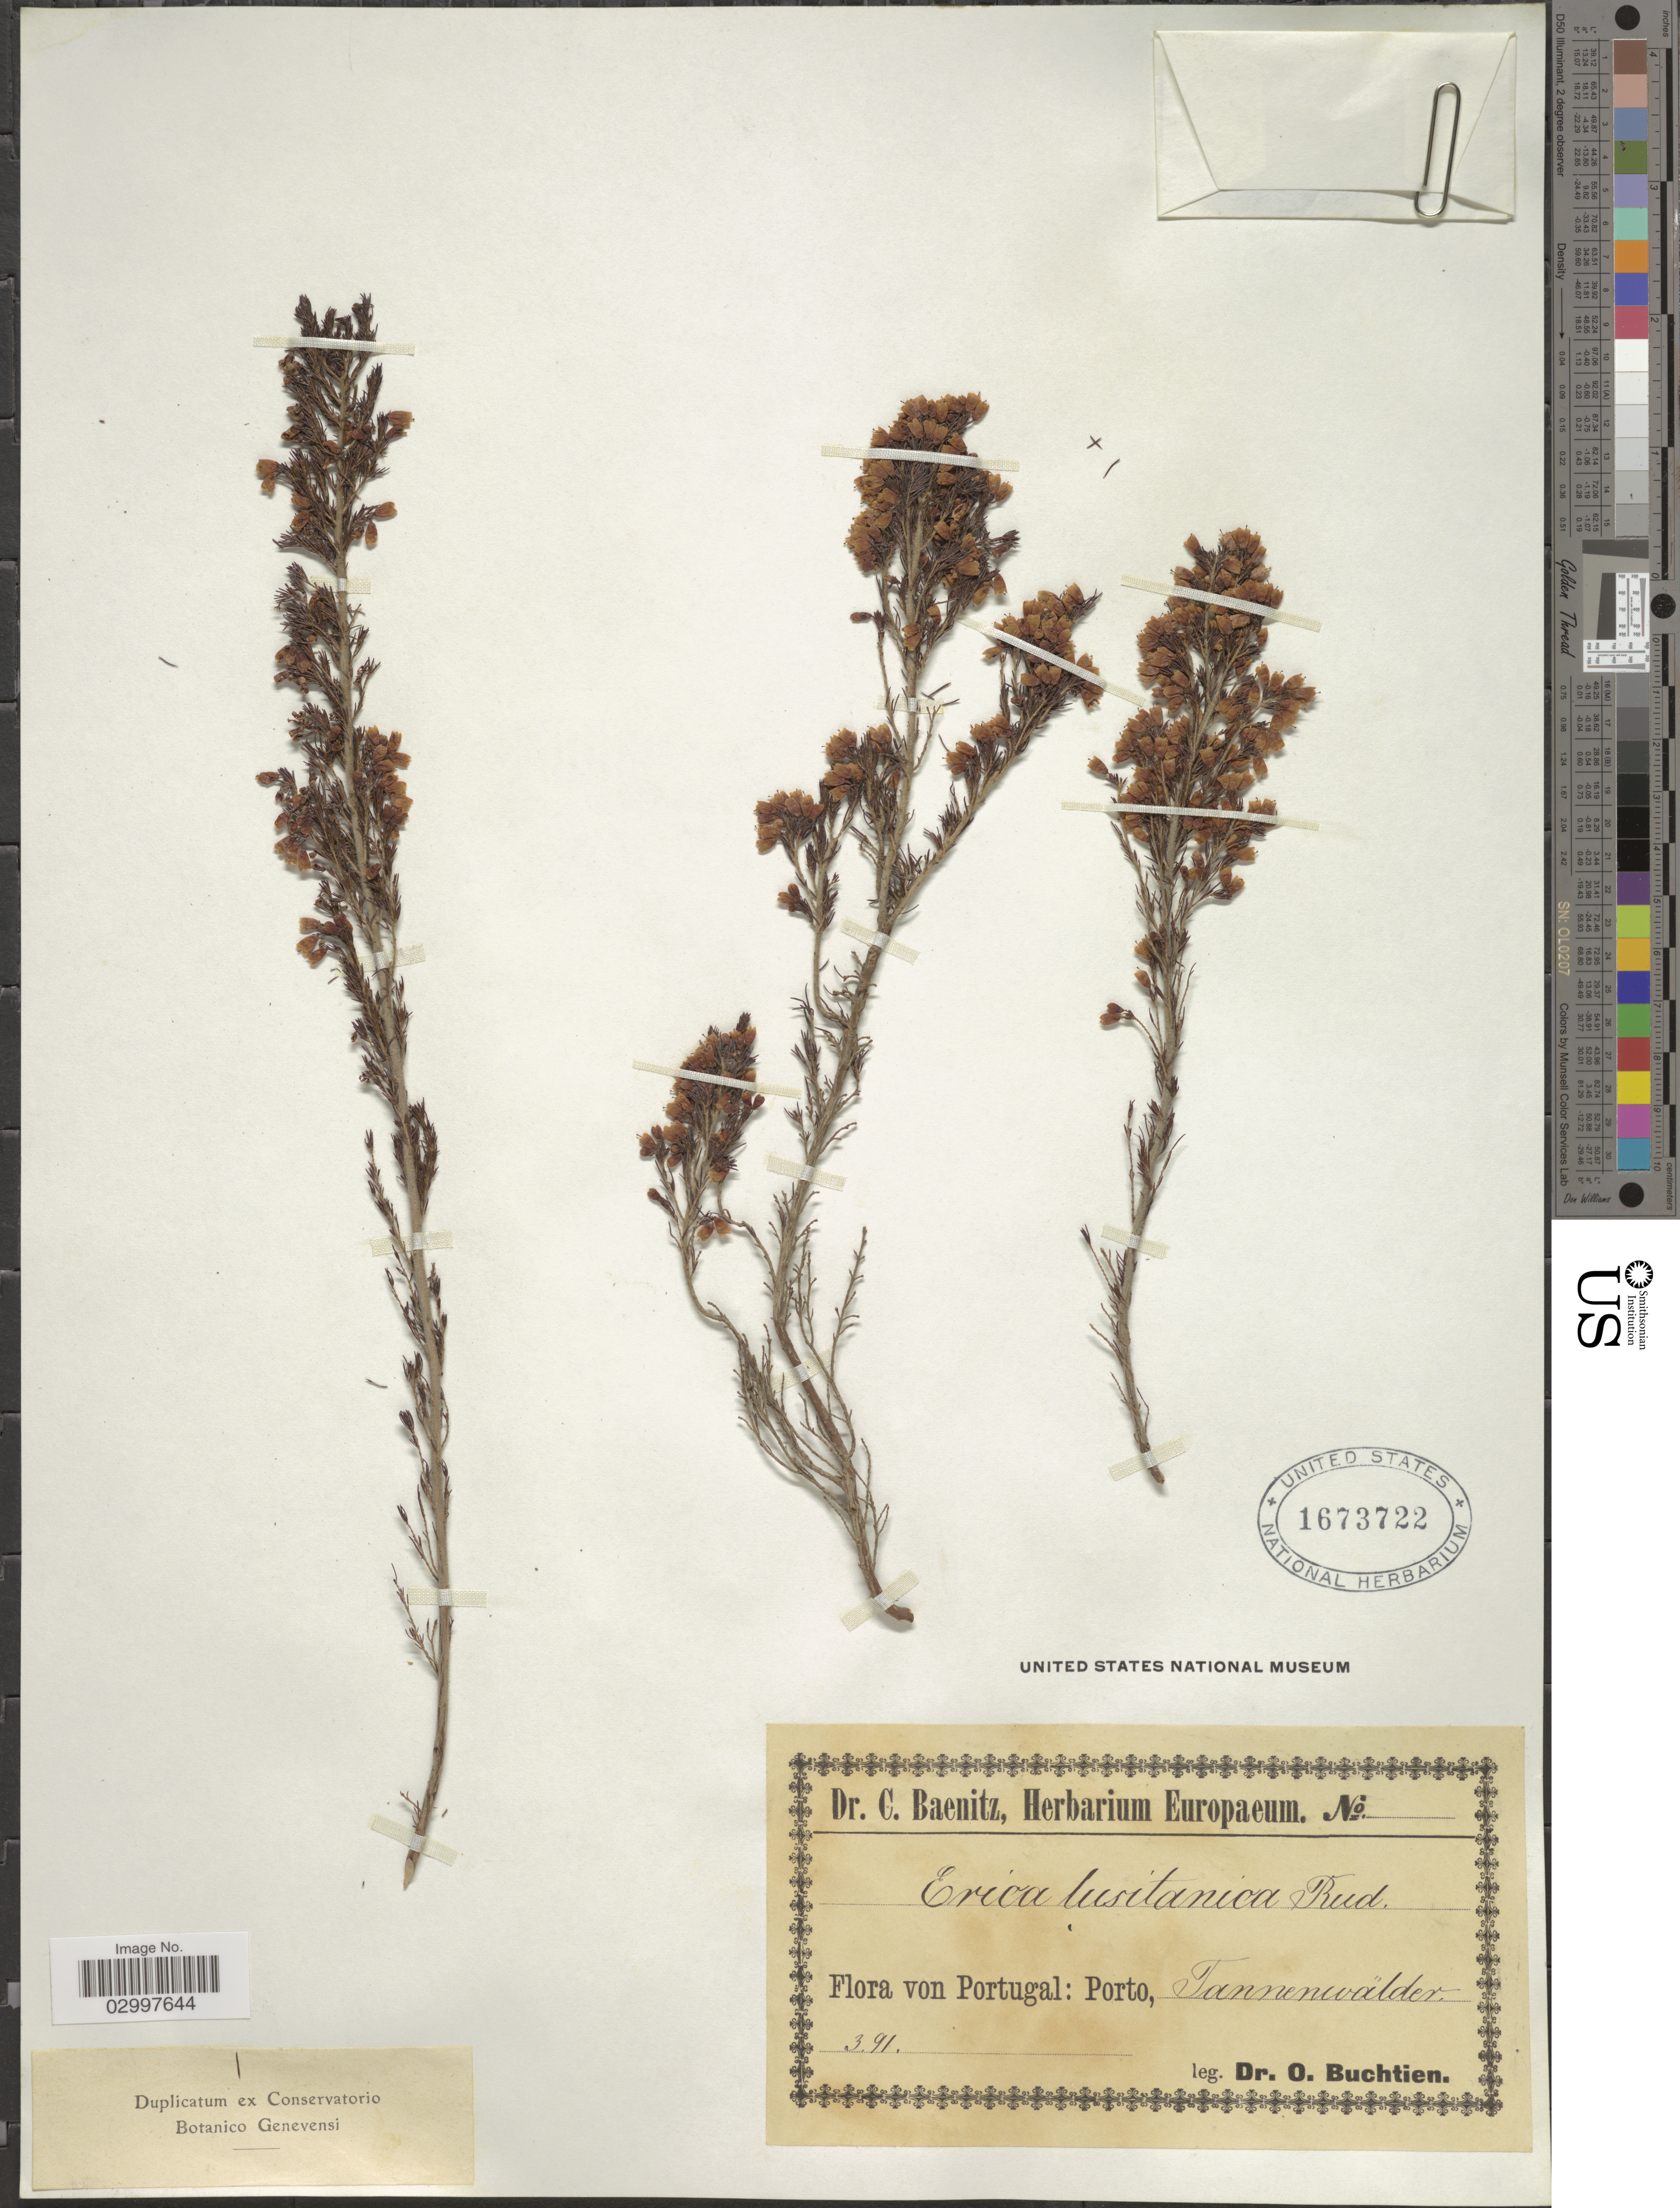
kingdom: Plantae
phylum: Tracheophyta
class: Magnoliopsida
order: Ericales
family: Ericaceae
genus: Erica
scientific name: Erica lusitanica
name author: Rudolphi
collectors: O. Buchtien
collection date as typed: Transcribed d/m/y: /3/91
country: Portugal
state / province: Porto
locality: Tannenwälder.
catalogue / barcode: US 1673722